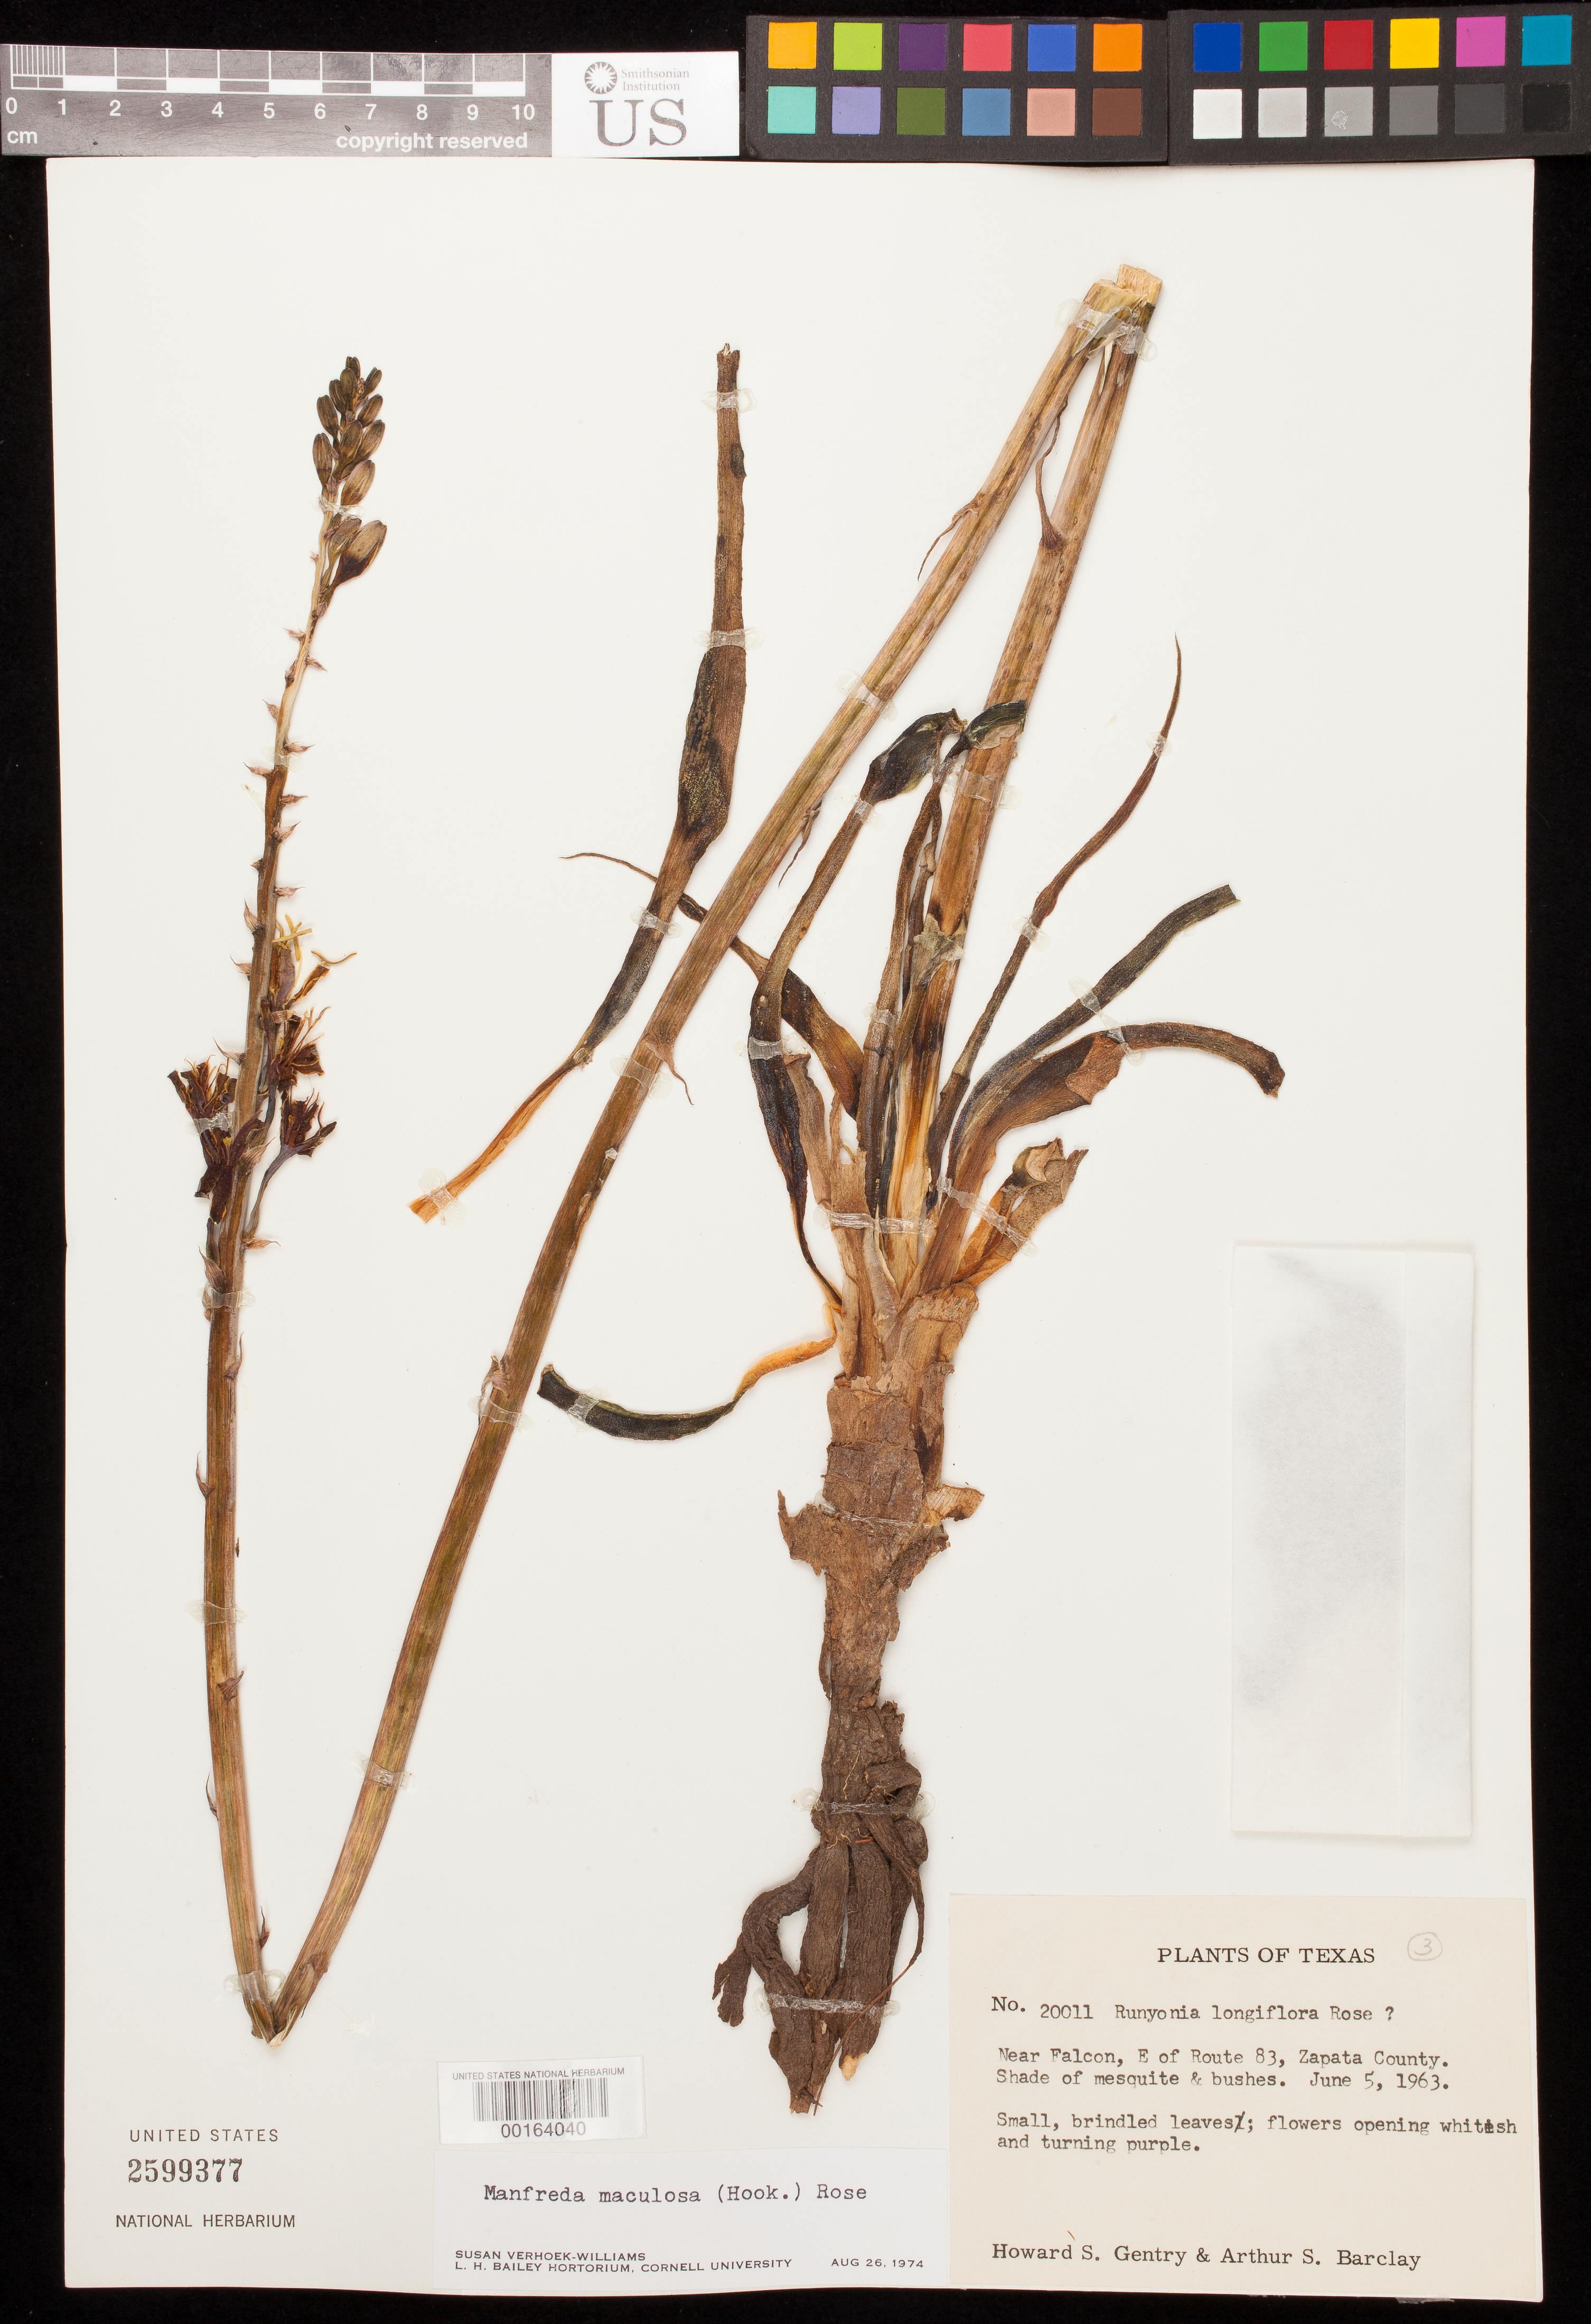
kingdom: Plantae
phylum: Tracheophyta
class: Liliopsida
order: Asparagales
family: Asparagaceae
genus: Manfreda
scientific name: Manfreda maculosa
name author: (Hook.) Rose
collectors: H. S. Gentry & A. S. Barclay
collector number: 20011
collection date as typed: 05 Jun 1963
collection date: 1963-06-05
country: United States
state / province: Texas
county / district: Zapata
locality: Near falcon, e of route 83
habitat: Shade of mesquite and bushes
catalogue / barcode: US 2599377